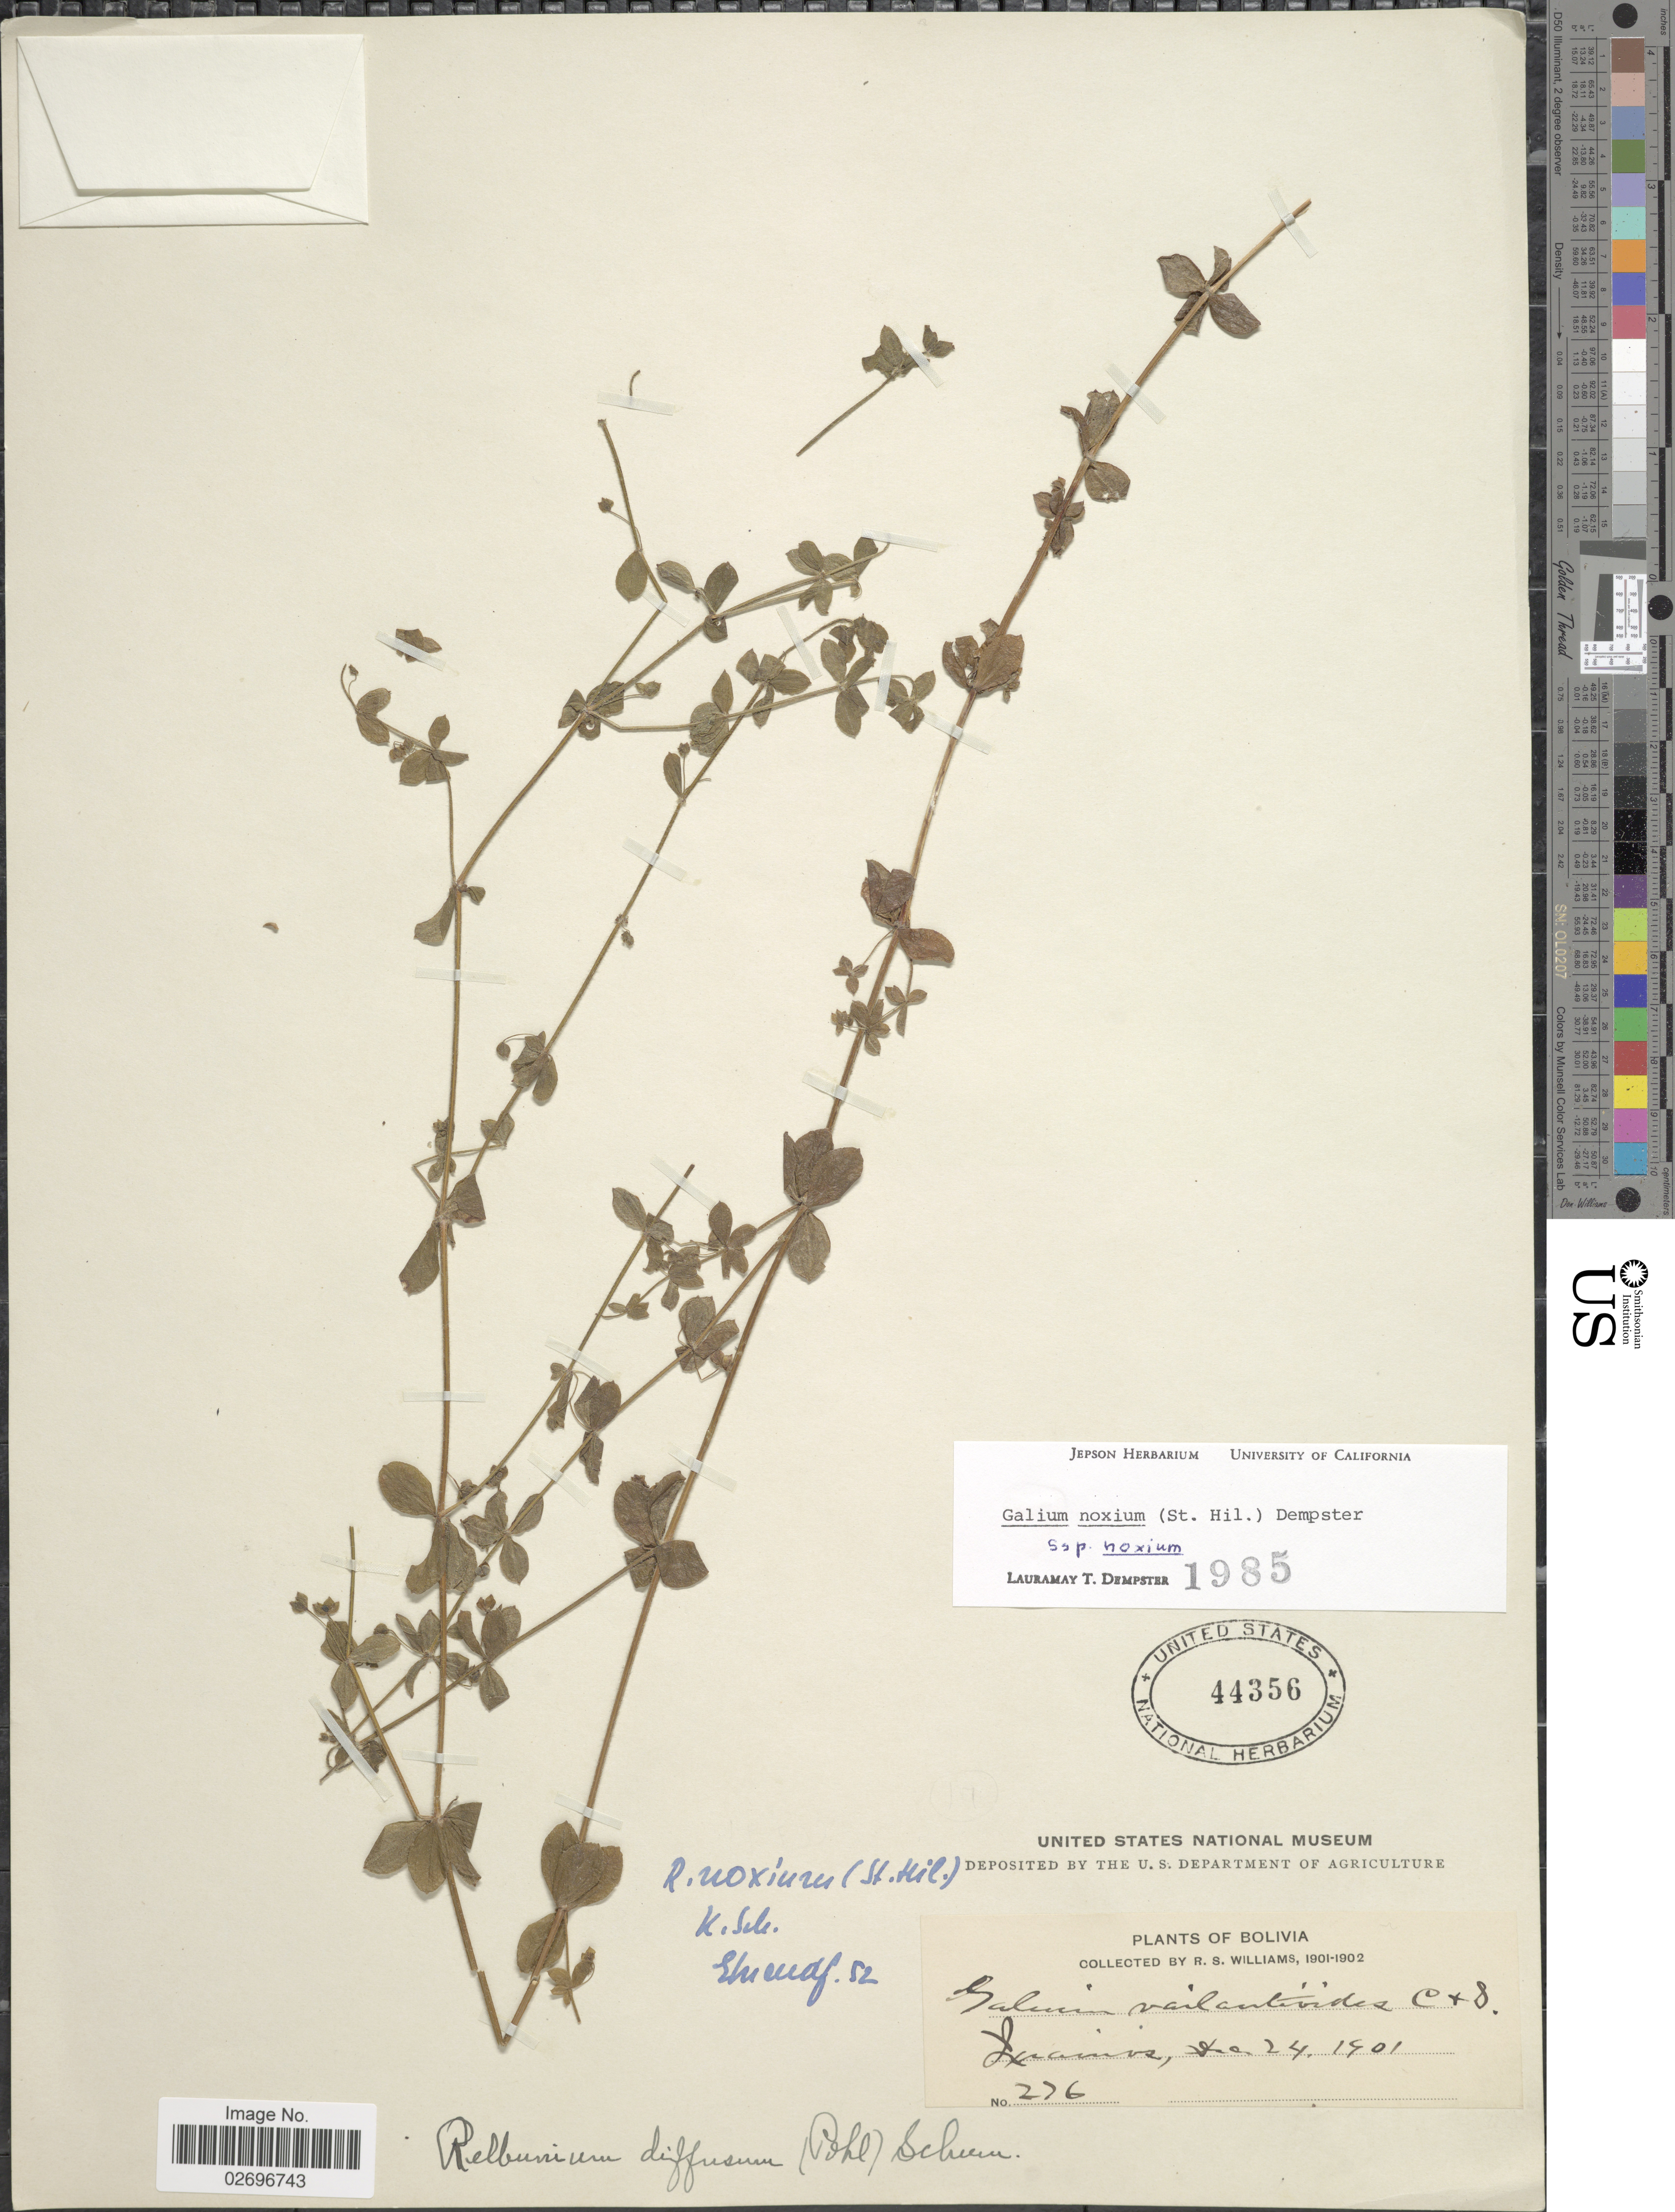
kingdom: Plantae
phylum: Tracheophyta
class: Magnoliopsida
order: Gentianales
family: Rubiaceae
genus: Galium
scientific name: Galium noxium subsp. noxium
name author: (A. St.-Hil.) Dempster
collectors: R. S. Williams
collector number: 276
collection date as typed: Dec. 24, 1901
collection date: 1901-12-24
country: Bolivia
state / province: La Paz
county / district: Iturralde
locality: Ixiamas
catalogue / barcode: US 44356